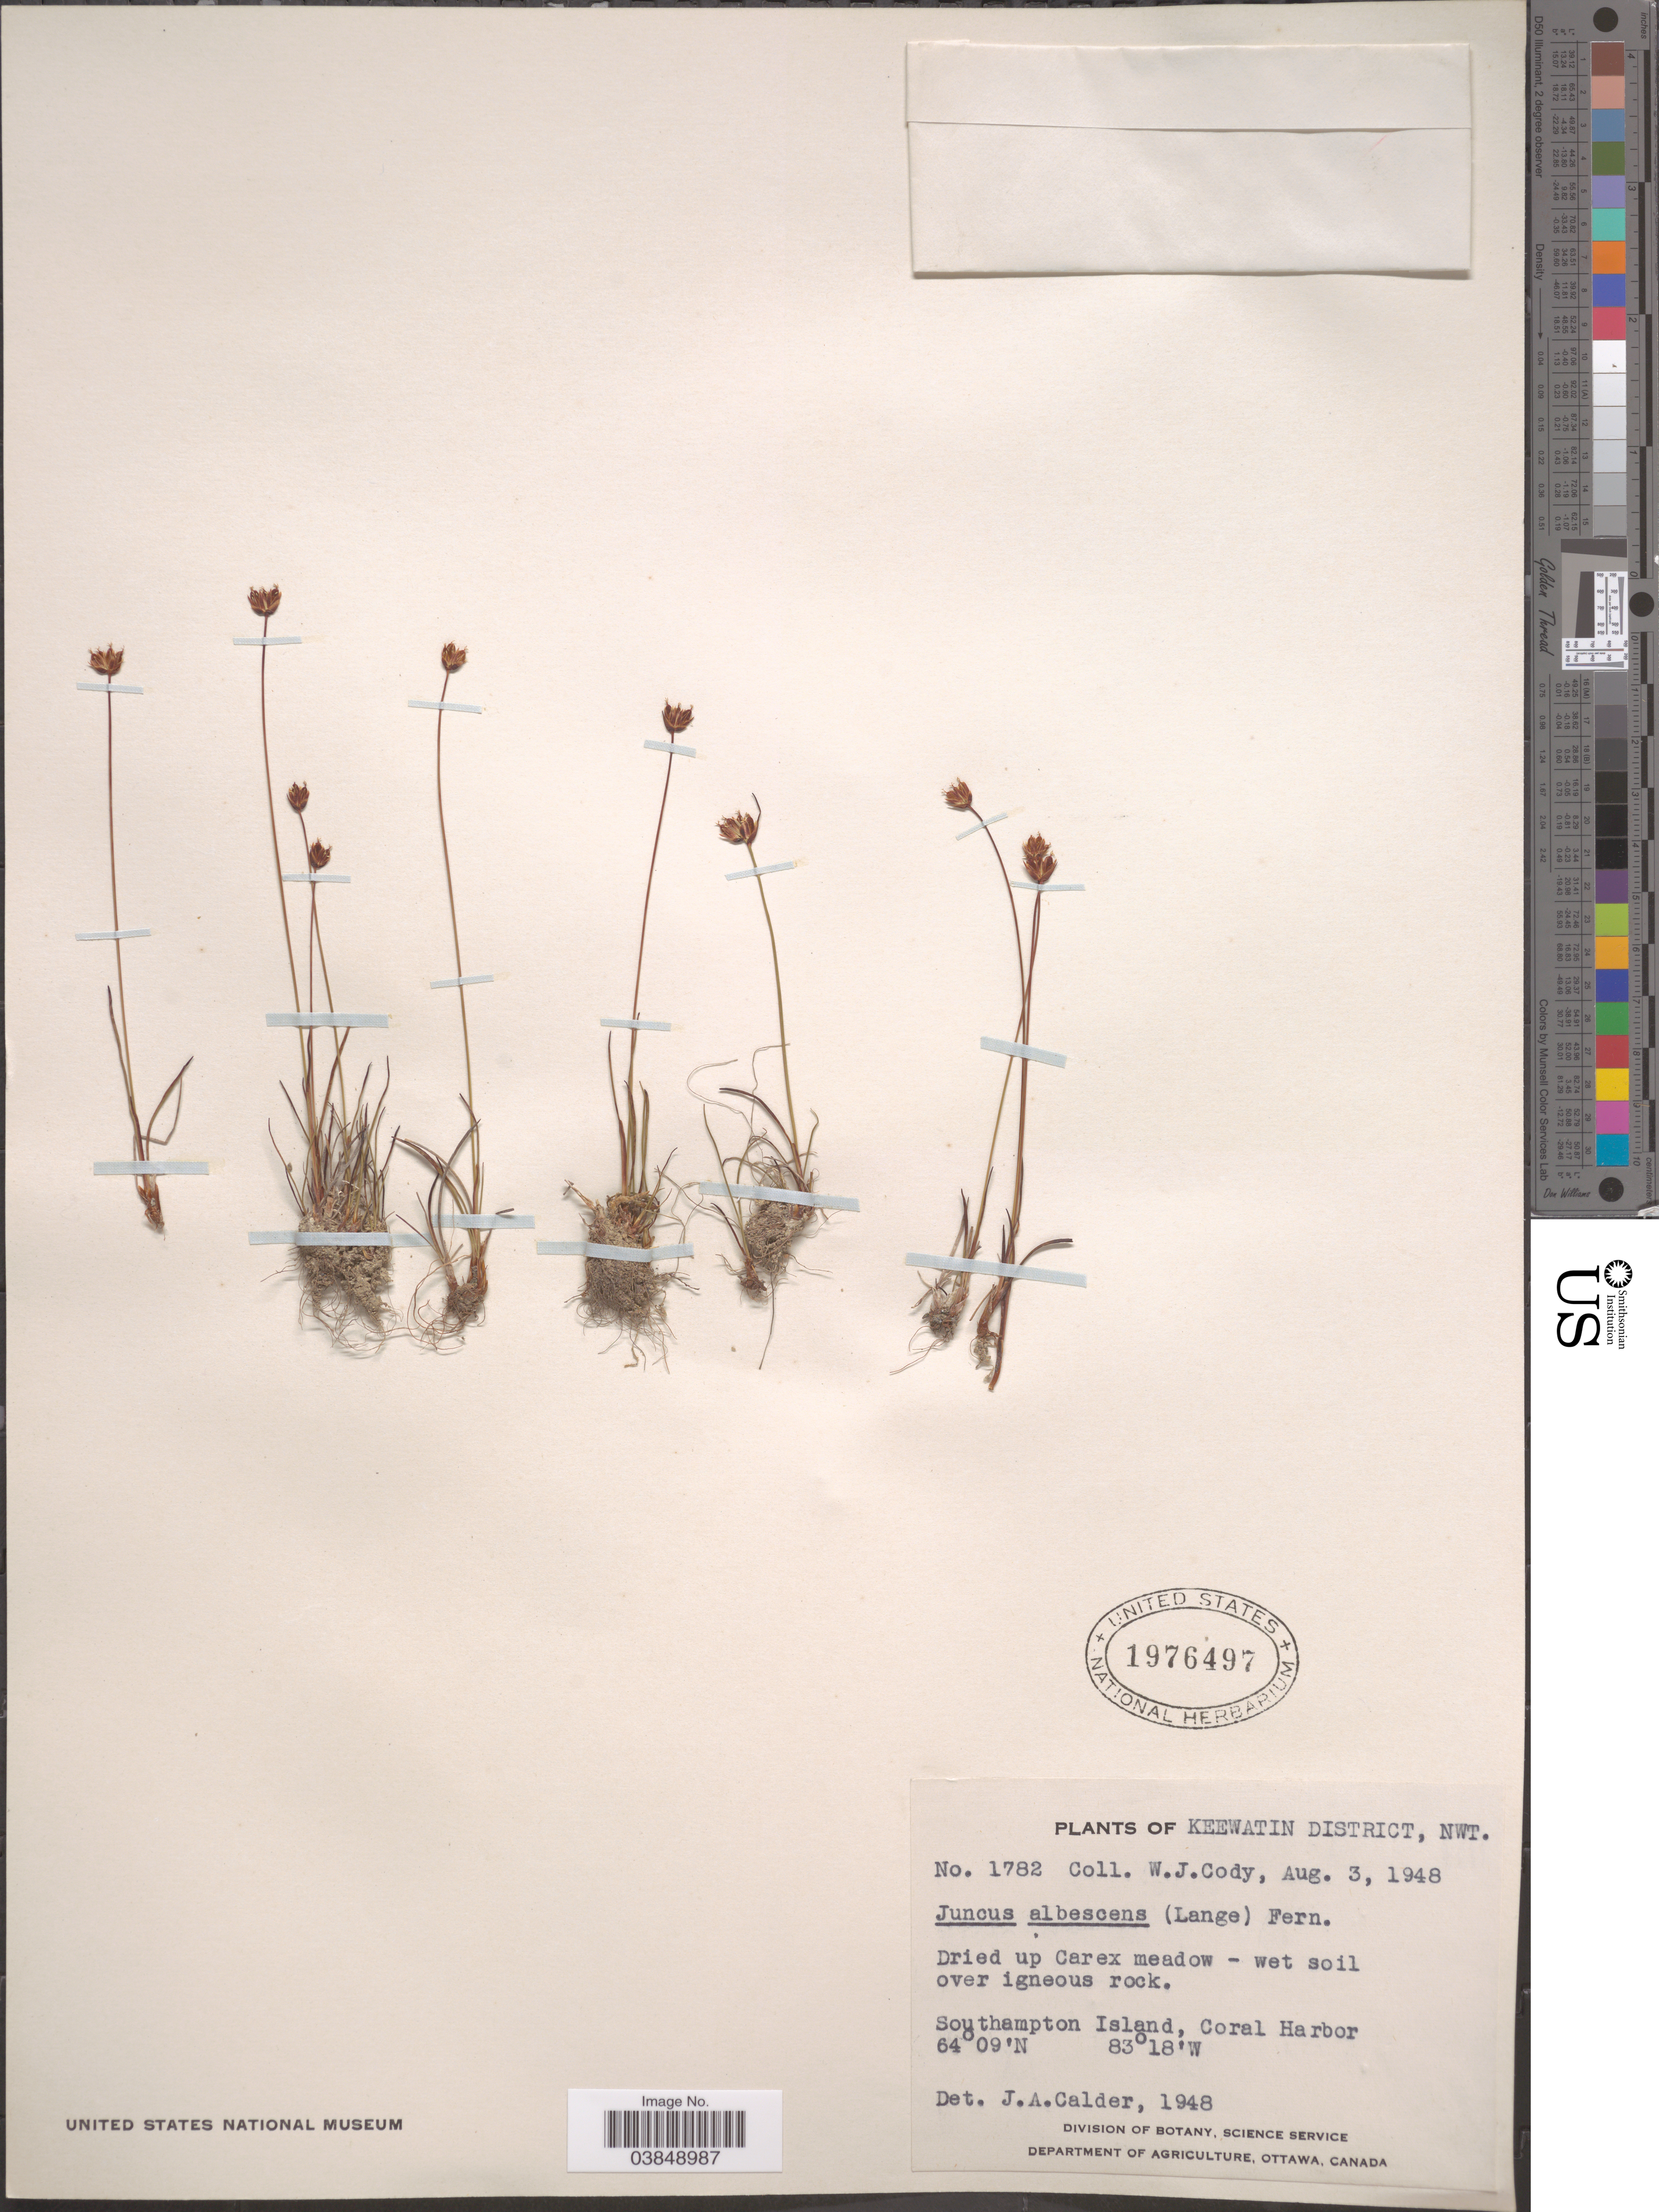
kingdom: Plantae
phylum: Tracheophyta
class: Liliopsida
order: Poales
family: Juncaceae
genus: Juncus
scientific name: Juncus albescens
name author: Fernald & Lange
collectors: W. Cody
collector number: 1782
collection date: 1948-08-03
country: Canada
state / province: Northwest Territories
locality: Keewatin District. Southampton Island, Coral Harbor.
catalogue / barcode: US 1976497